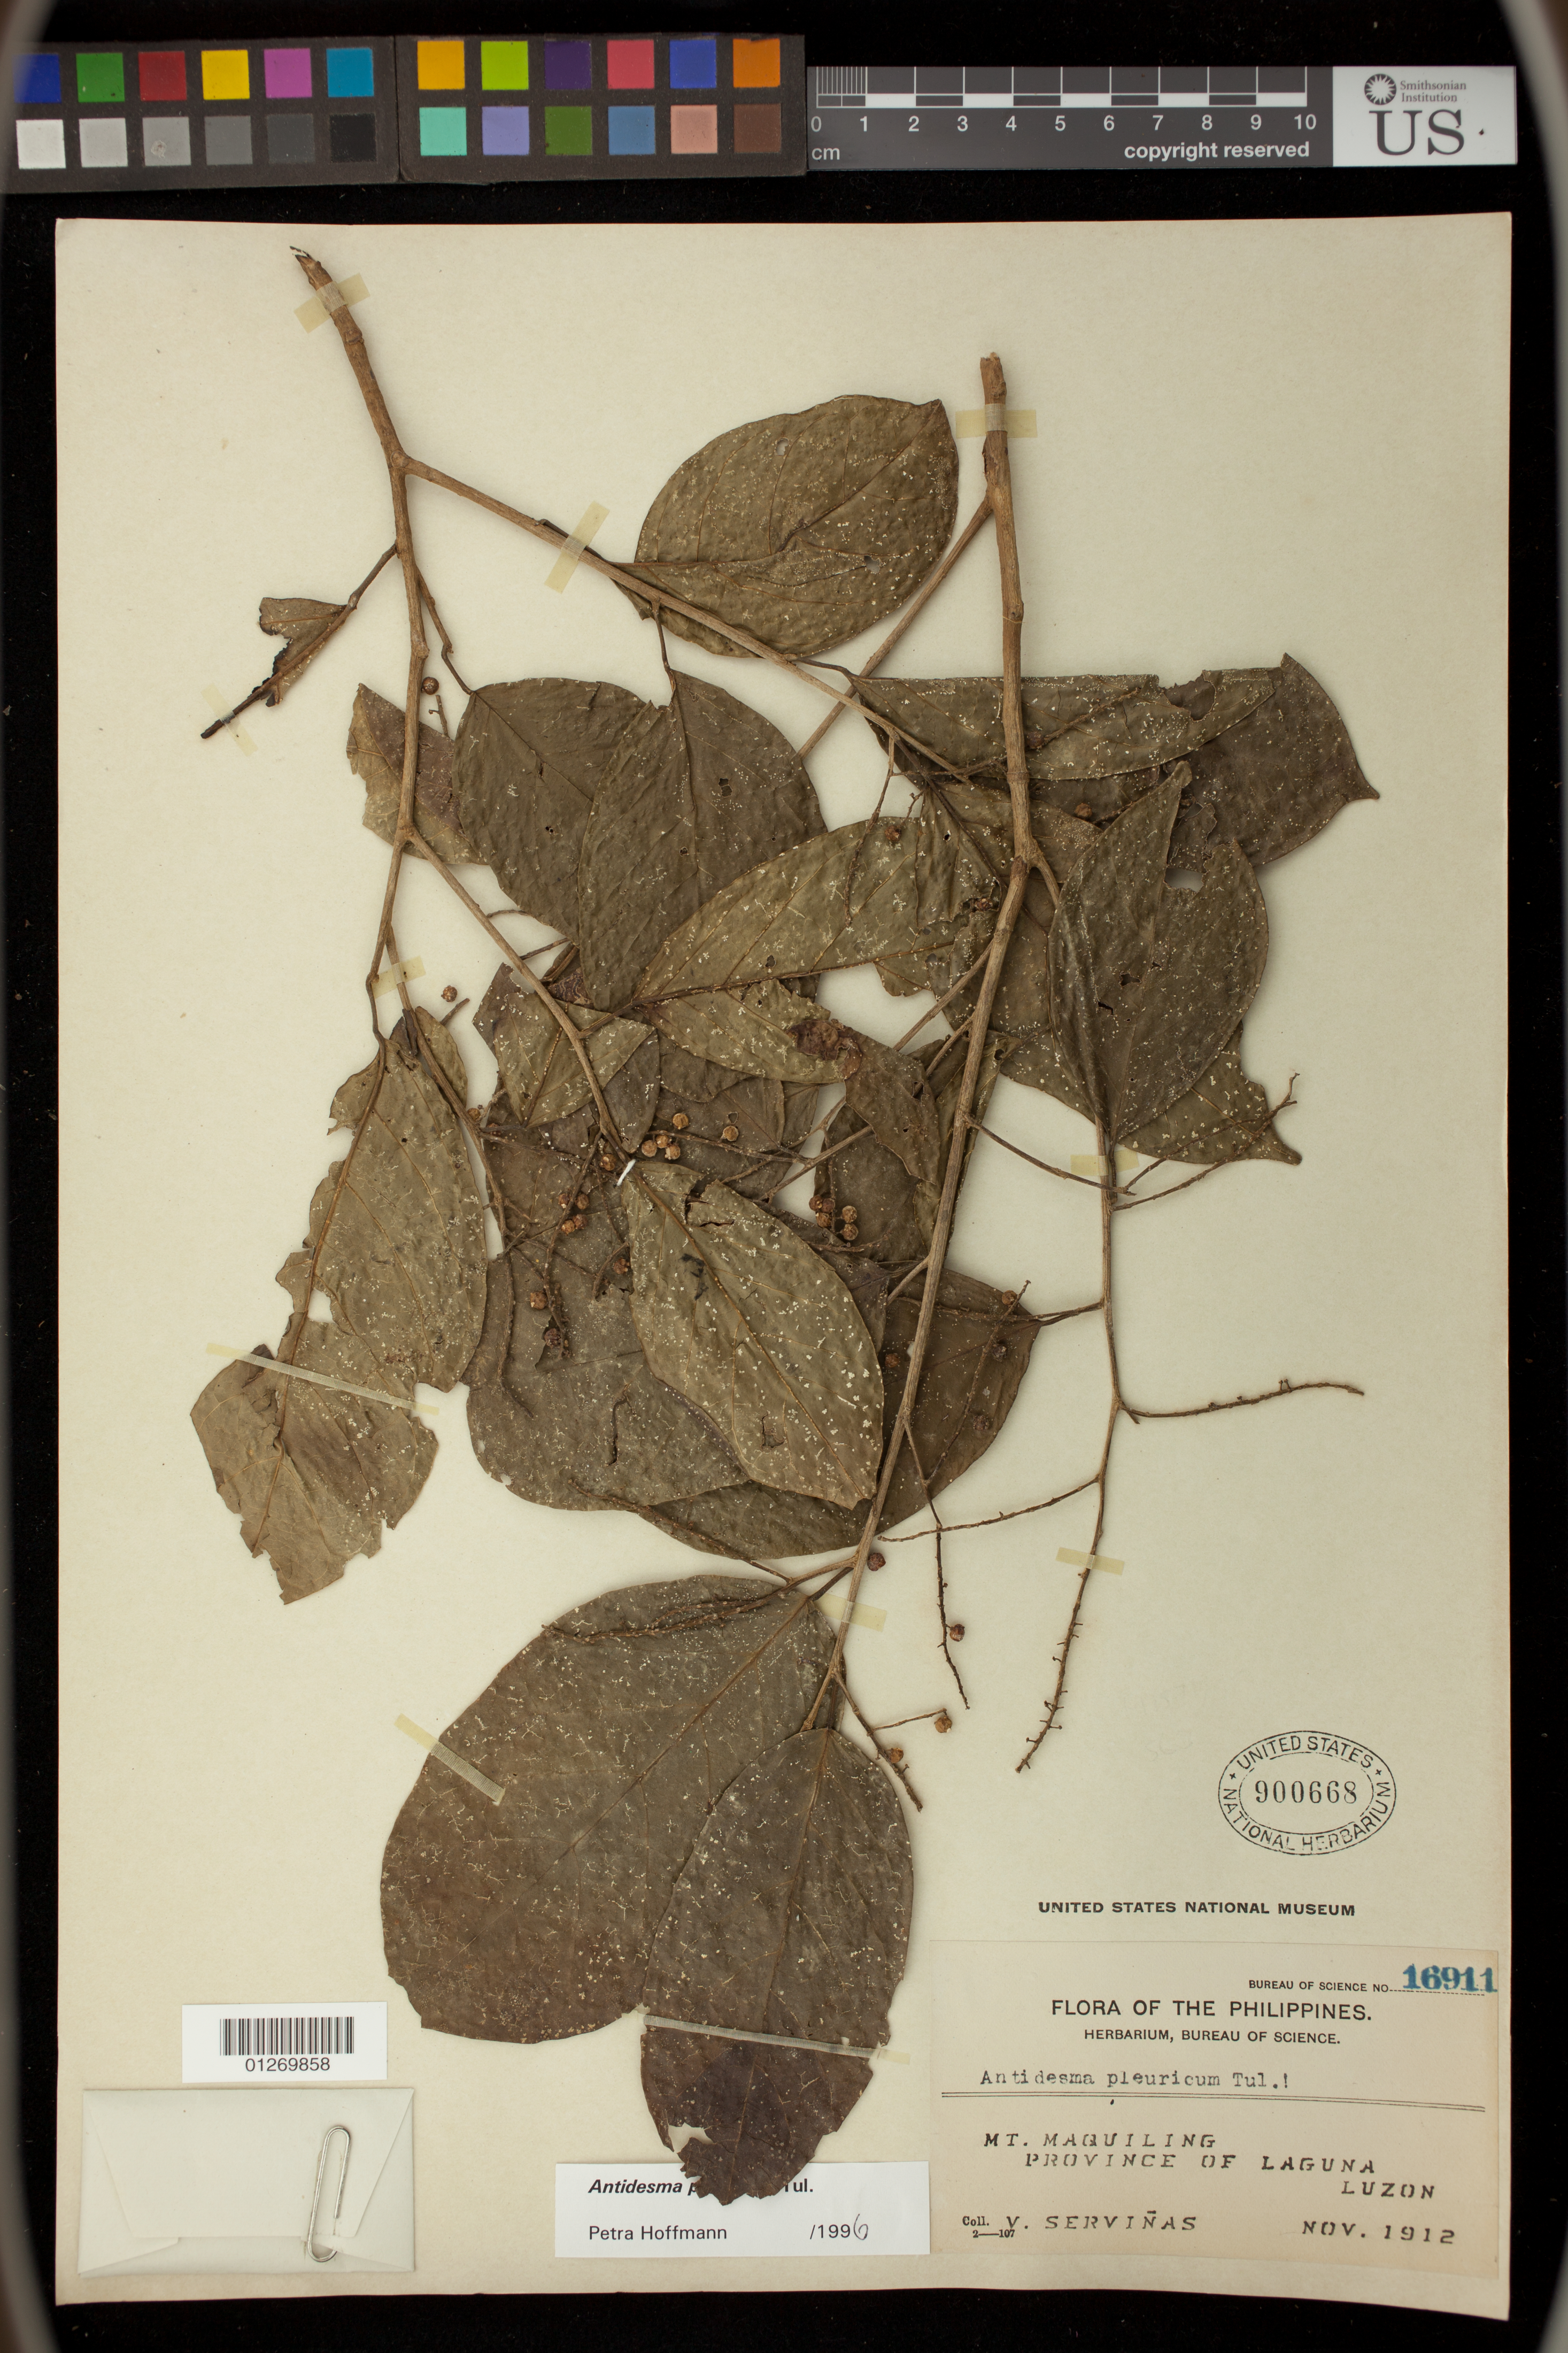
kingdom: Plantae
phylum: Tracheophyta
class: Magnoliopsida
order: Malpighiales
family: Phyllanthaceae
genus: Antidesma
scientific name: Antidesma pleuricum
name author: Tul.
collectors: V. Servinas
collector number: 16911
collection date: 1912-11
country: Philippines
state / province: Calabarzon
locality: Mt. Maquiling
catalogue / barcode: US 900668